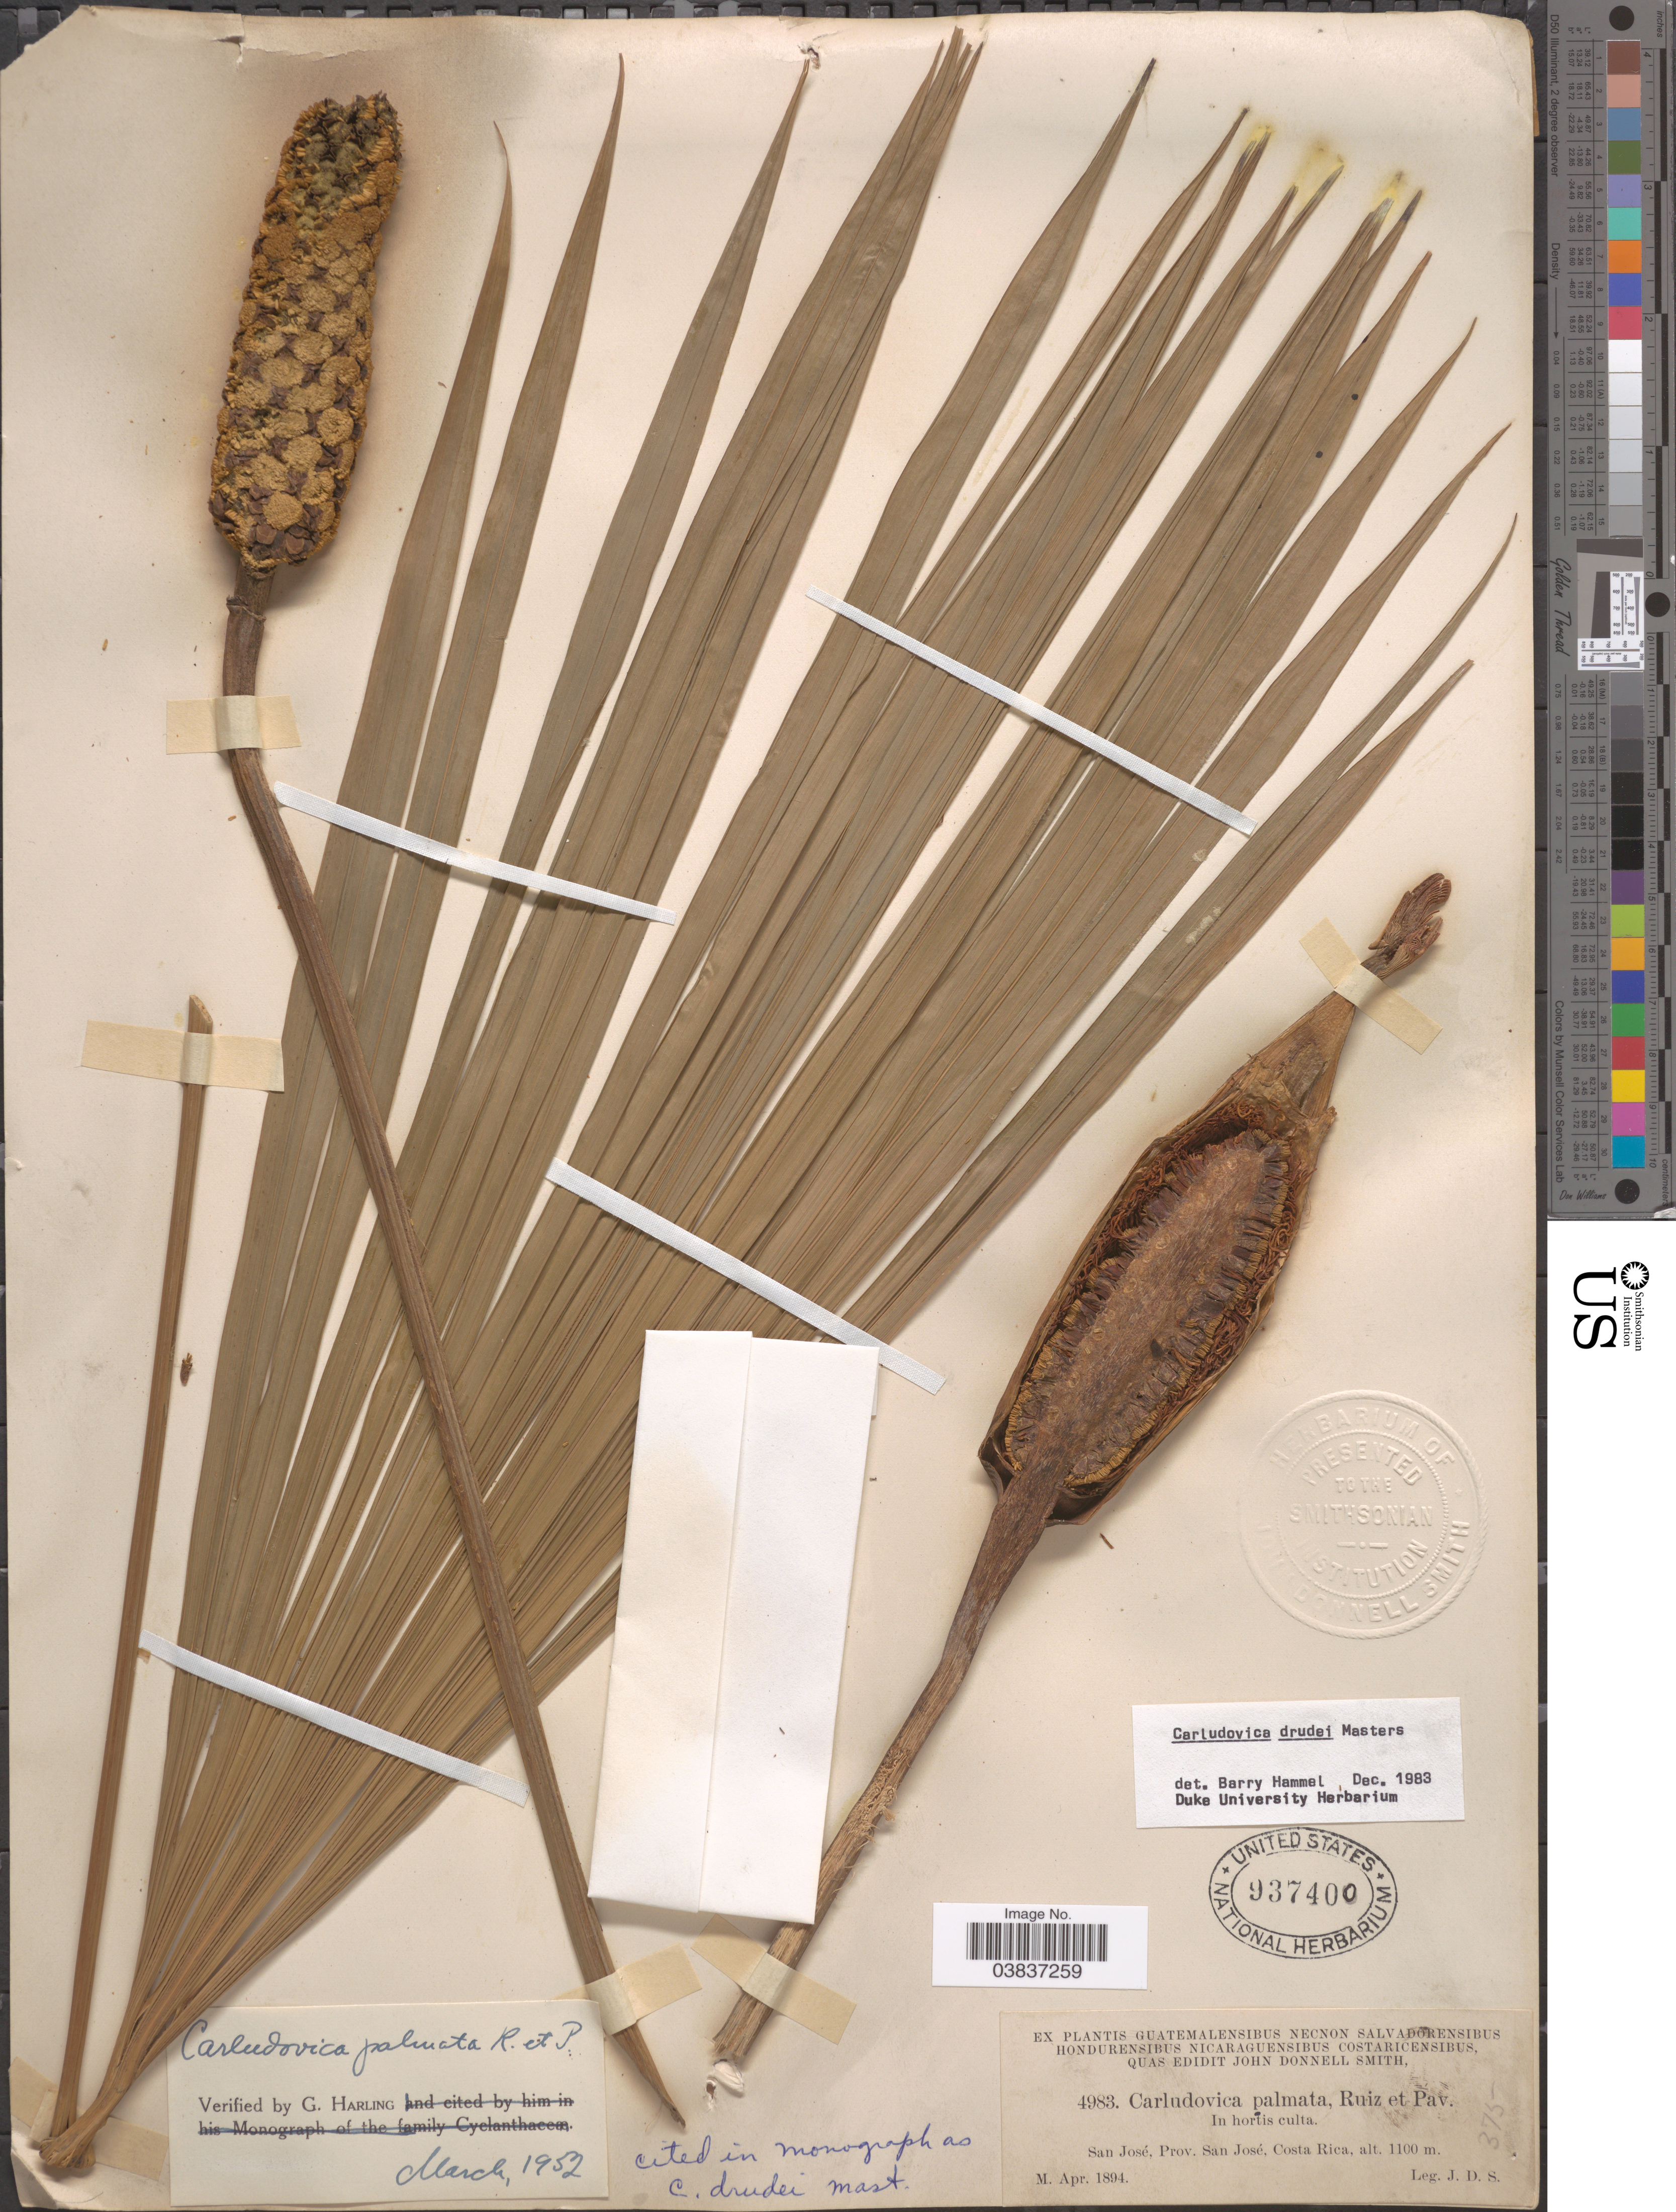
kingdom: Plantae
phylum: Tracheophyta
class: Liliopsida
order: Pandanales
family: Cyclanthaceae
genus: Carludovica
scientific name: Carludovica drudei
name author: Mast.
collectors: J. Donnell Smith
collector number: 4983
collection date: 1894-04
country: Costa Rica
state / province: San José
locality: San José.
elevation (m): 1100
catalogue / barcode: US 937400